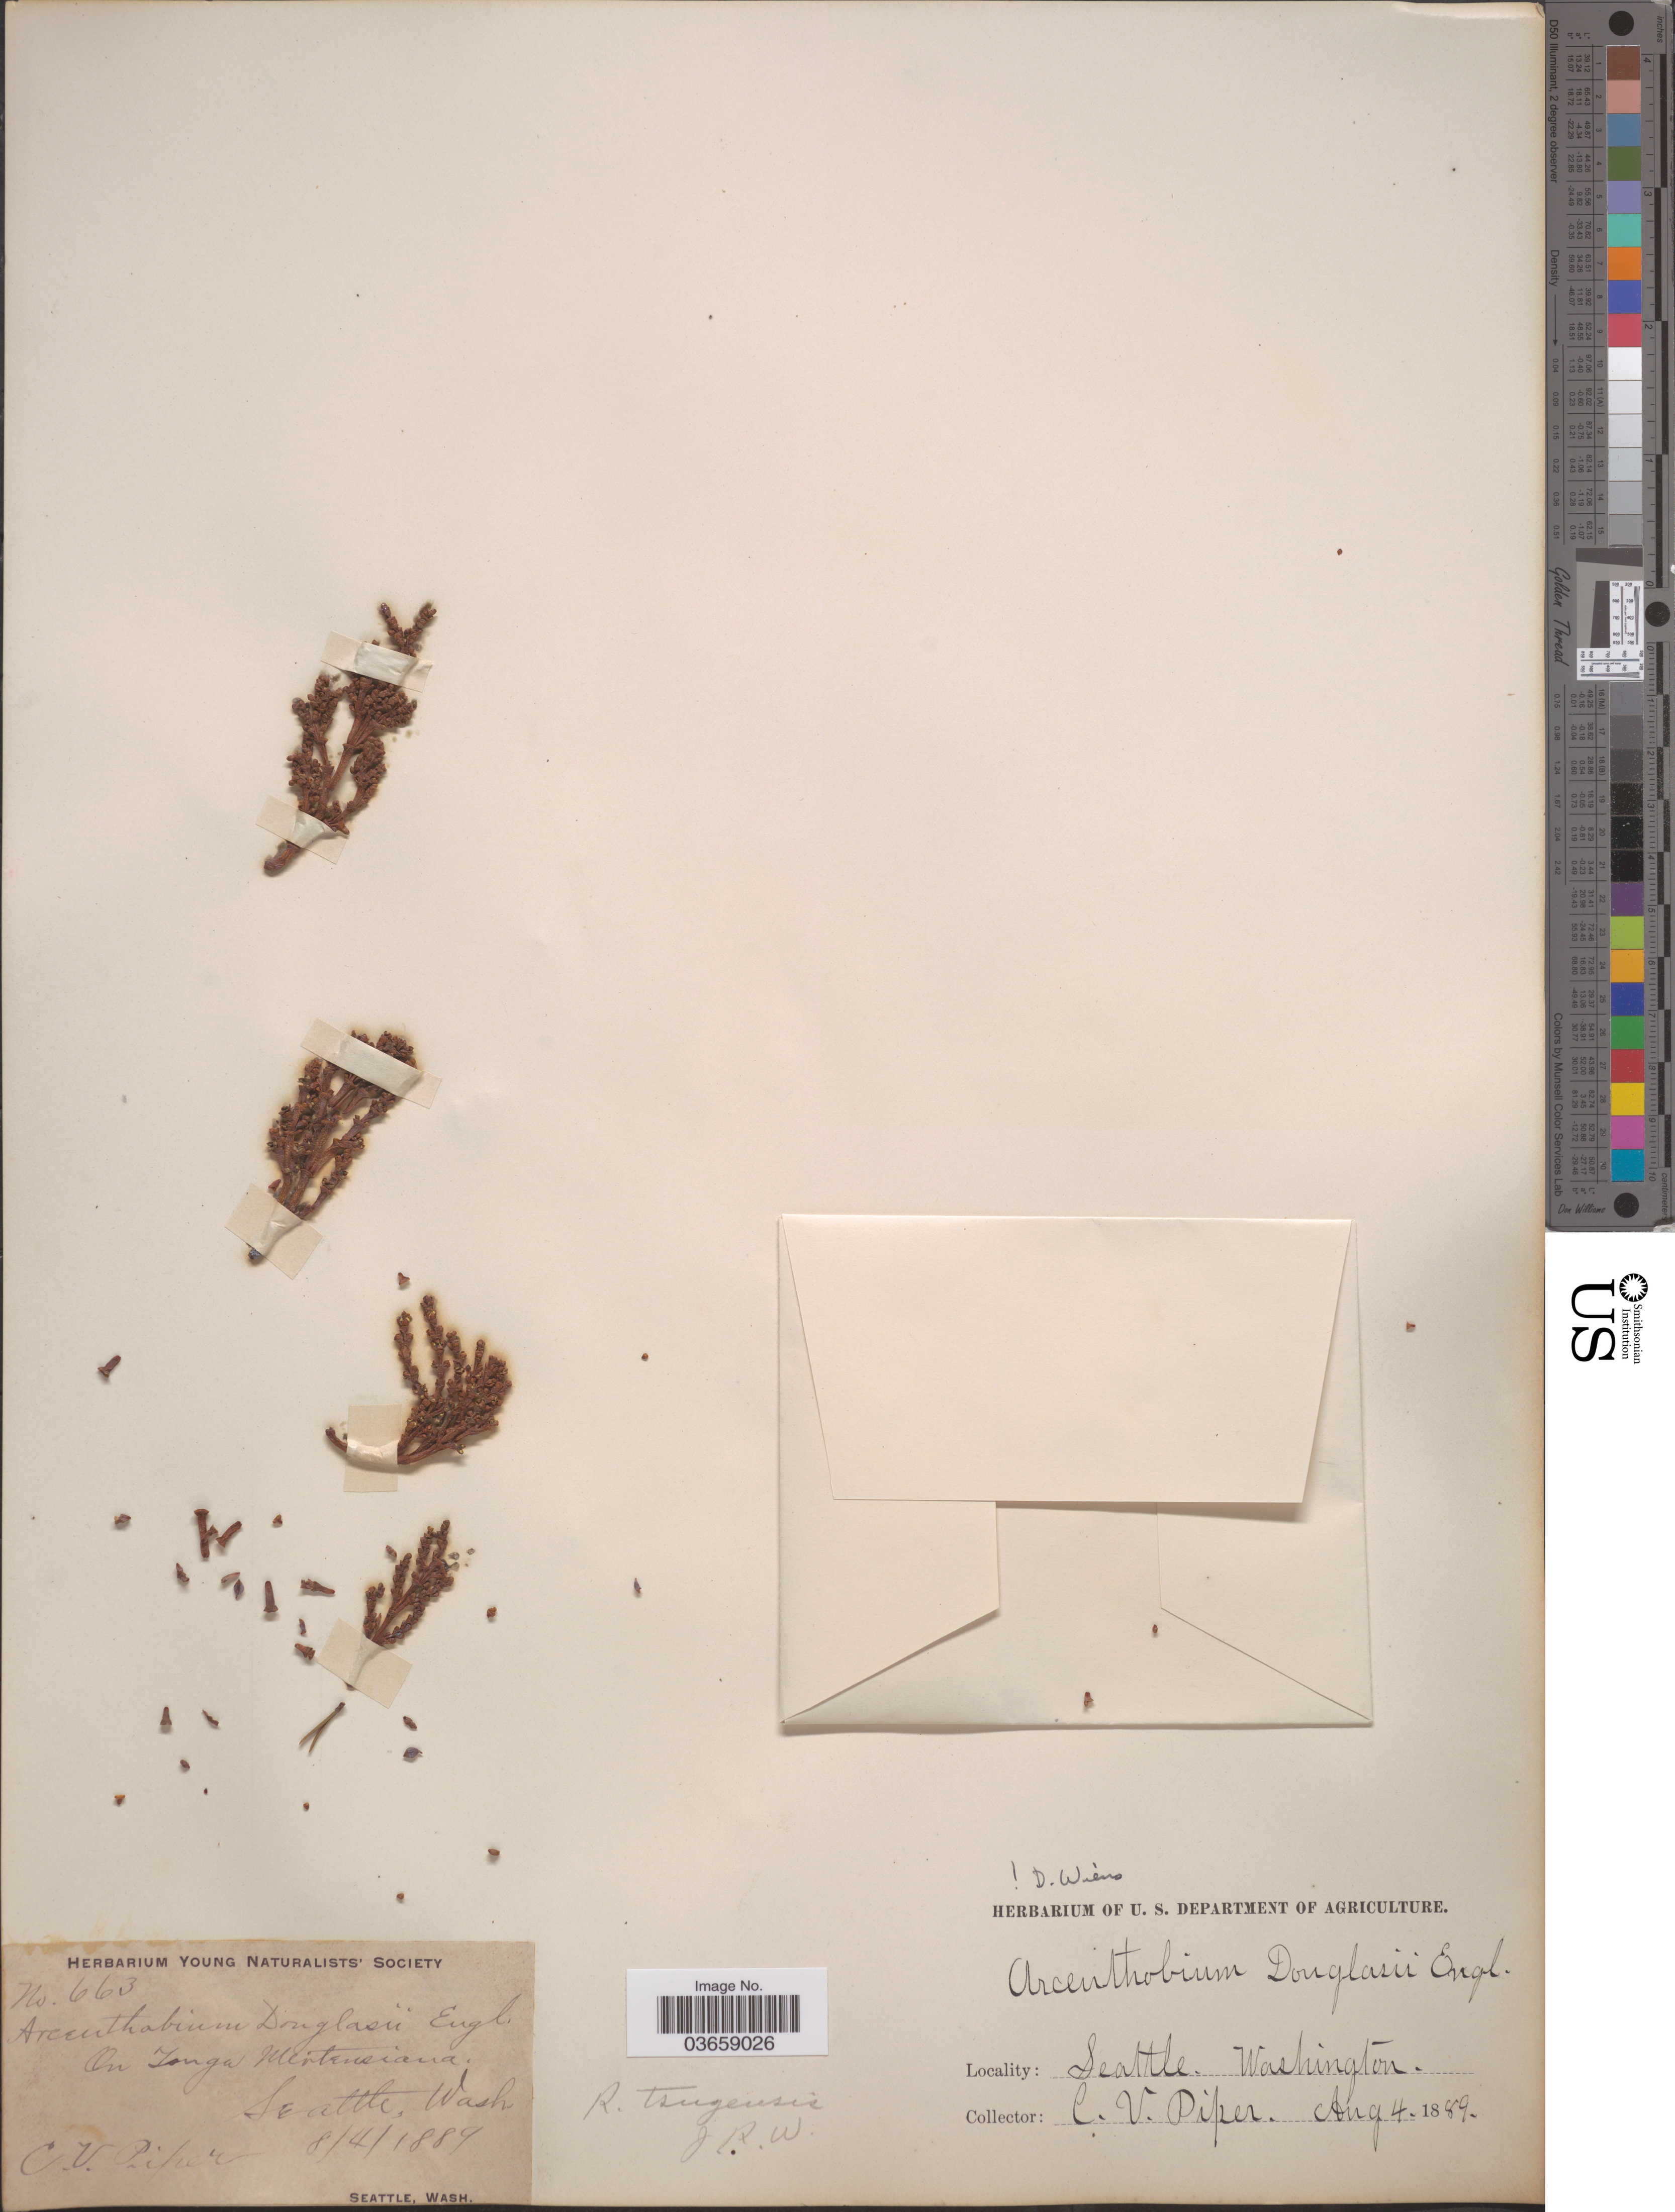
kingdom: Plantae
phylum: Tracheophyta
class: Magnoliopsida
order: Santalales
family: Viscaceae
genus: Arceuthobium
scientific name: Arceuthobium tsugense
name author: (Rosend.) G.N. Jones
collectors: C. V. Piper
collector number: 663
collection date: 1889-08-04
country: United States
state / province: Washington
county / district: King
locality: Seattle.